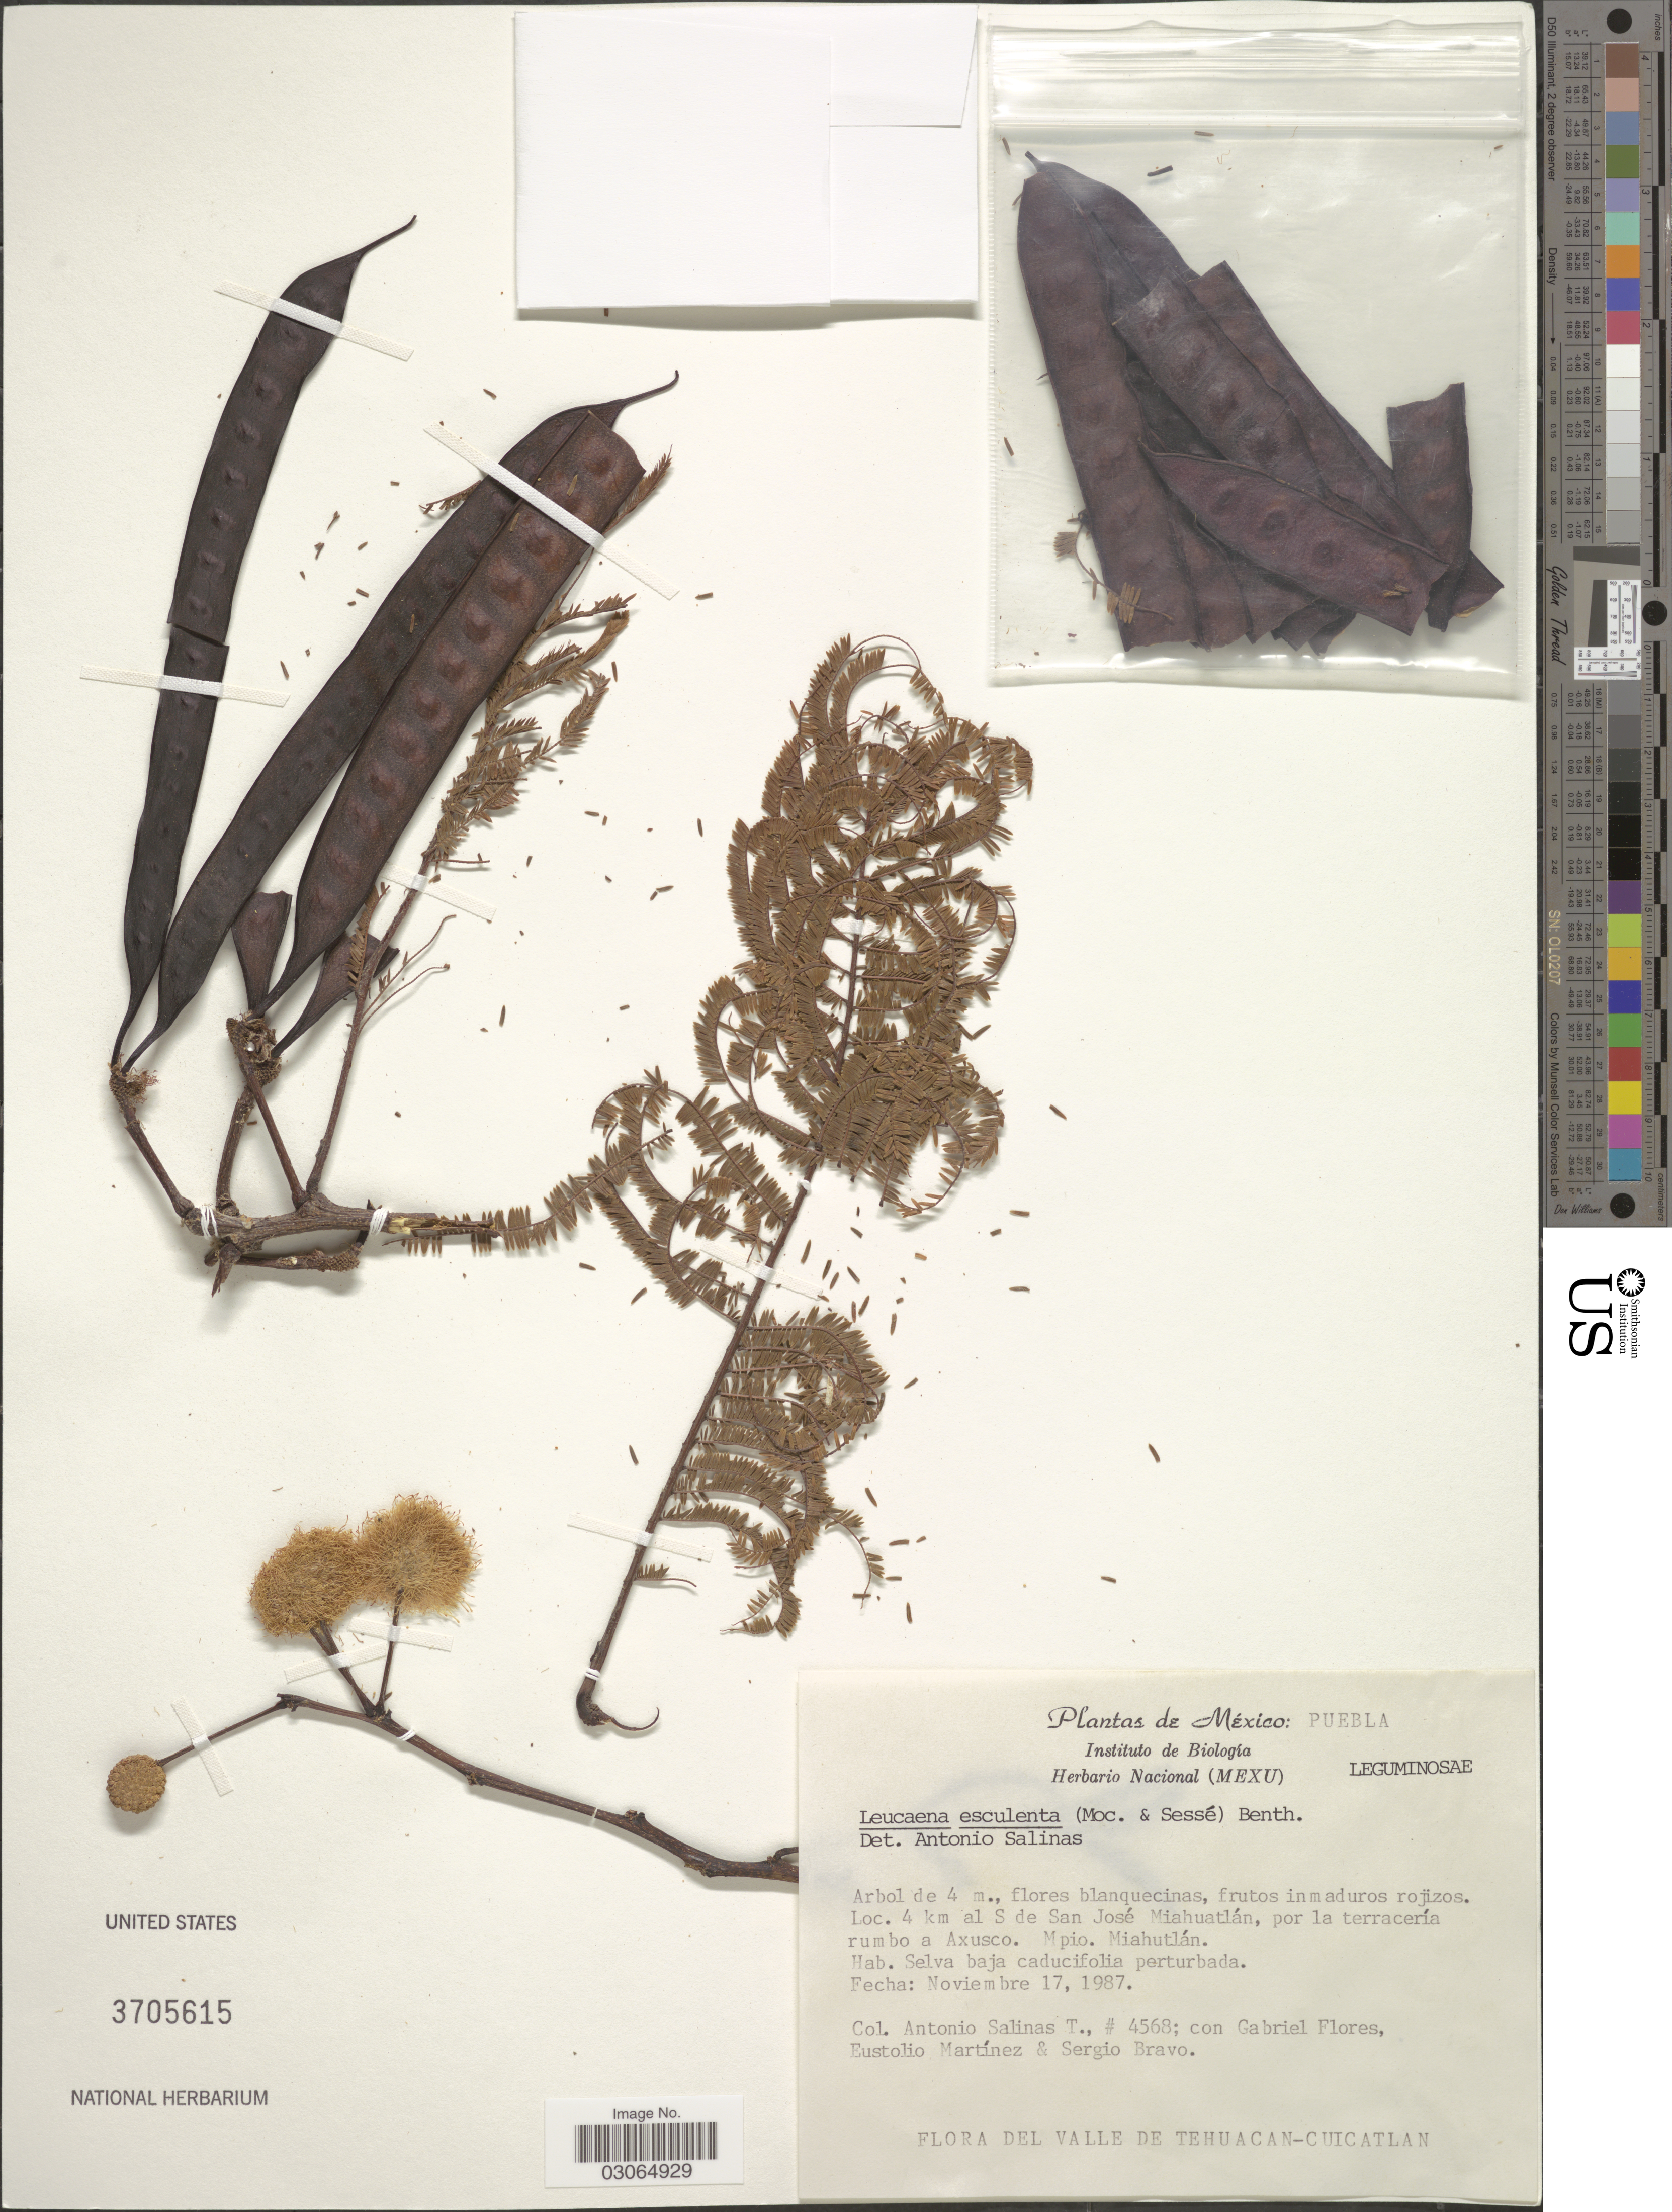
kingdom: Plantae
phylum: Tracheophyta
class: Magnoliopsida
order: Fabales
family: Fabaceae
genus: Leucaena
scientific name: Leucaena esculenta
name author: (Moc. & Sessé ex DC.) Benth.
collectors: A. Salinas T., G. Flores F., E. Martínez & S. Bravo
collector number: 4568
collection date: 1987-11-17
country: Mexico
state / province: Puebla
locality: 4 km al S de San José Miahuatlán, por la terracería rumbo a Axusco. Mpio. Miahutlán.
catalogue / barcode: US 3705615